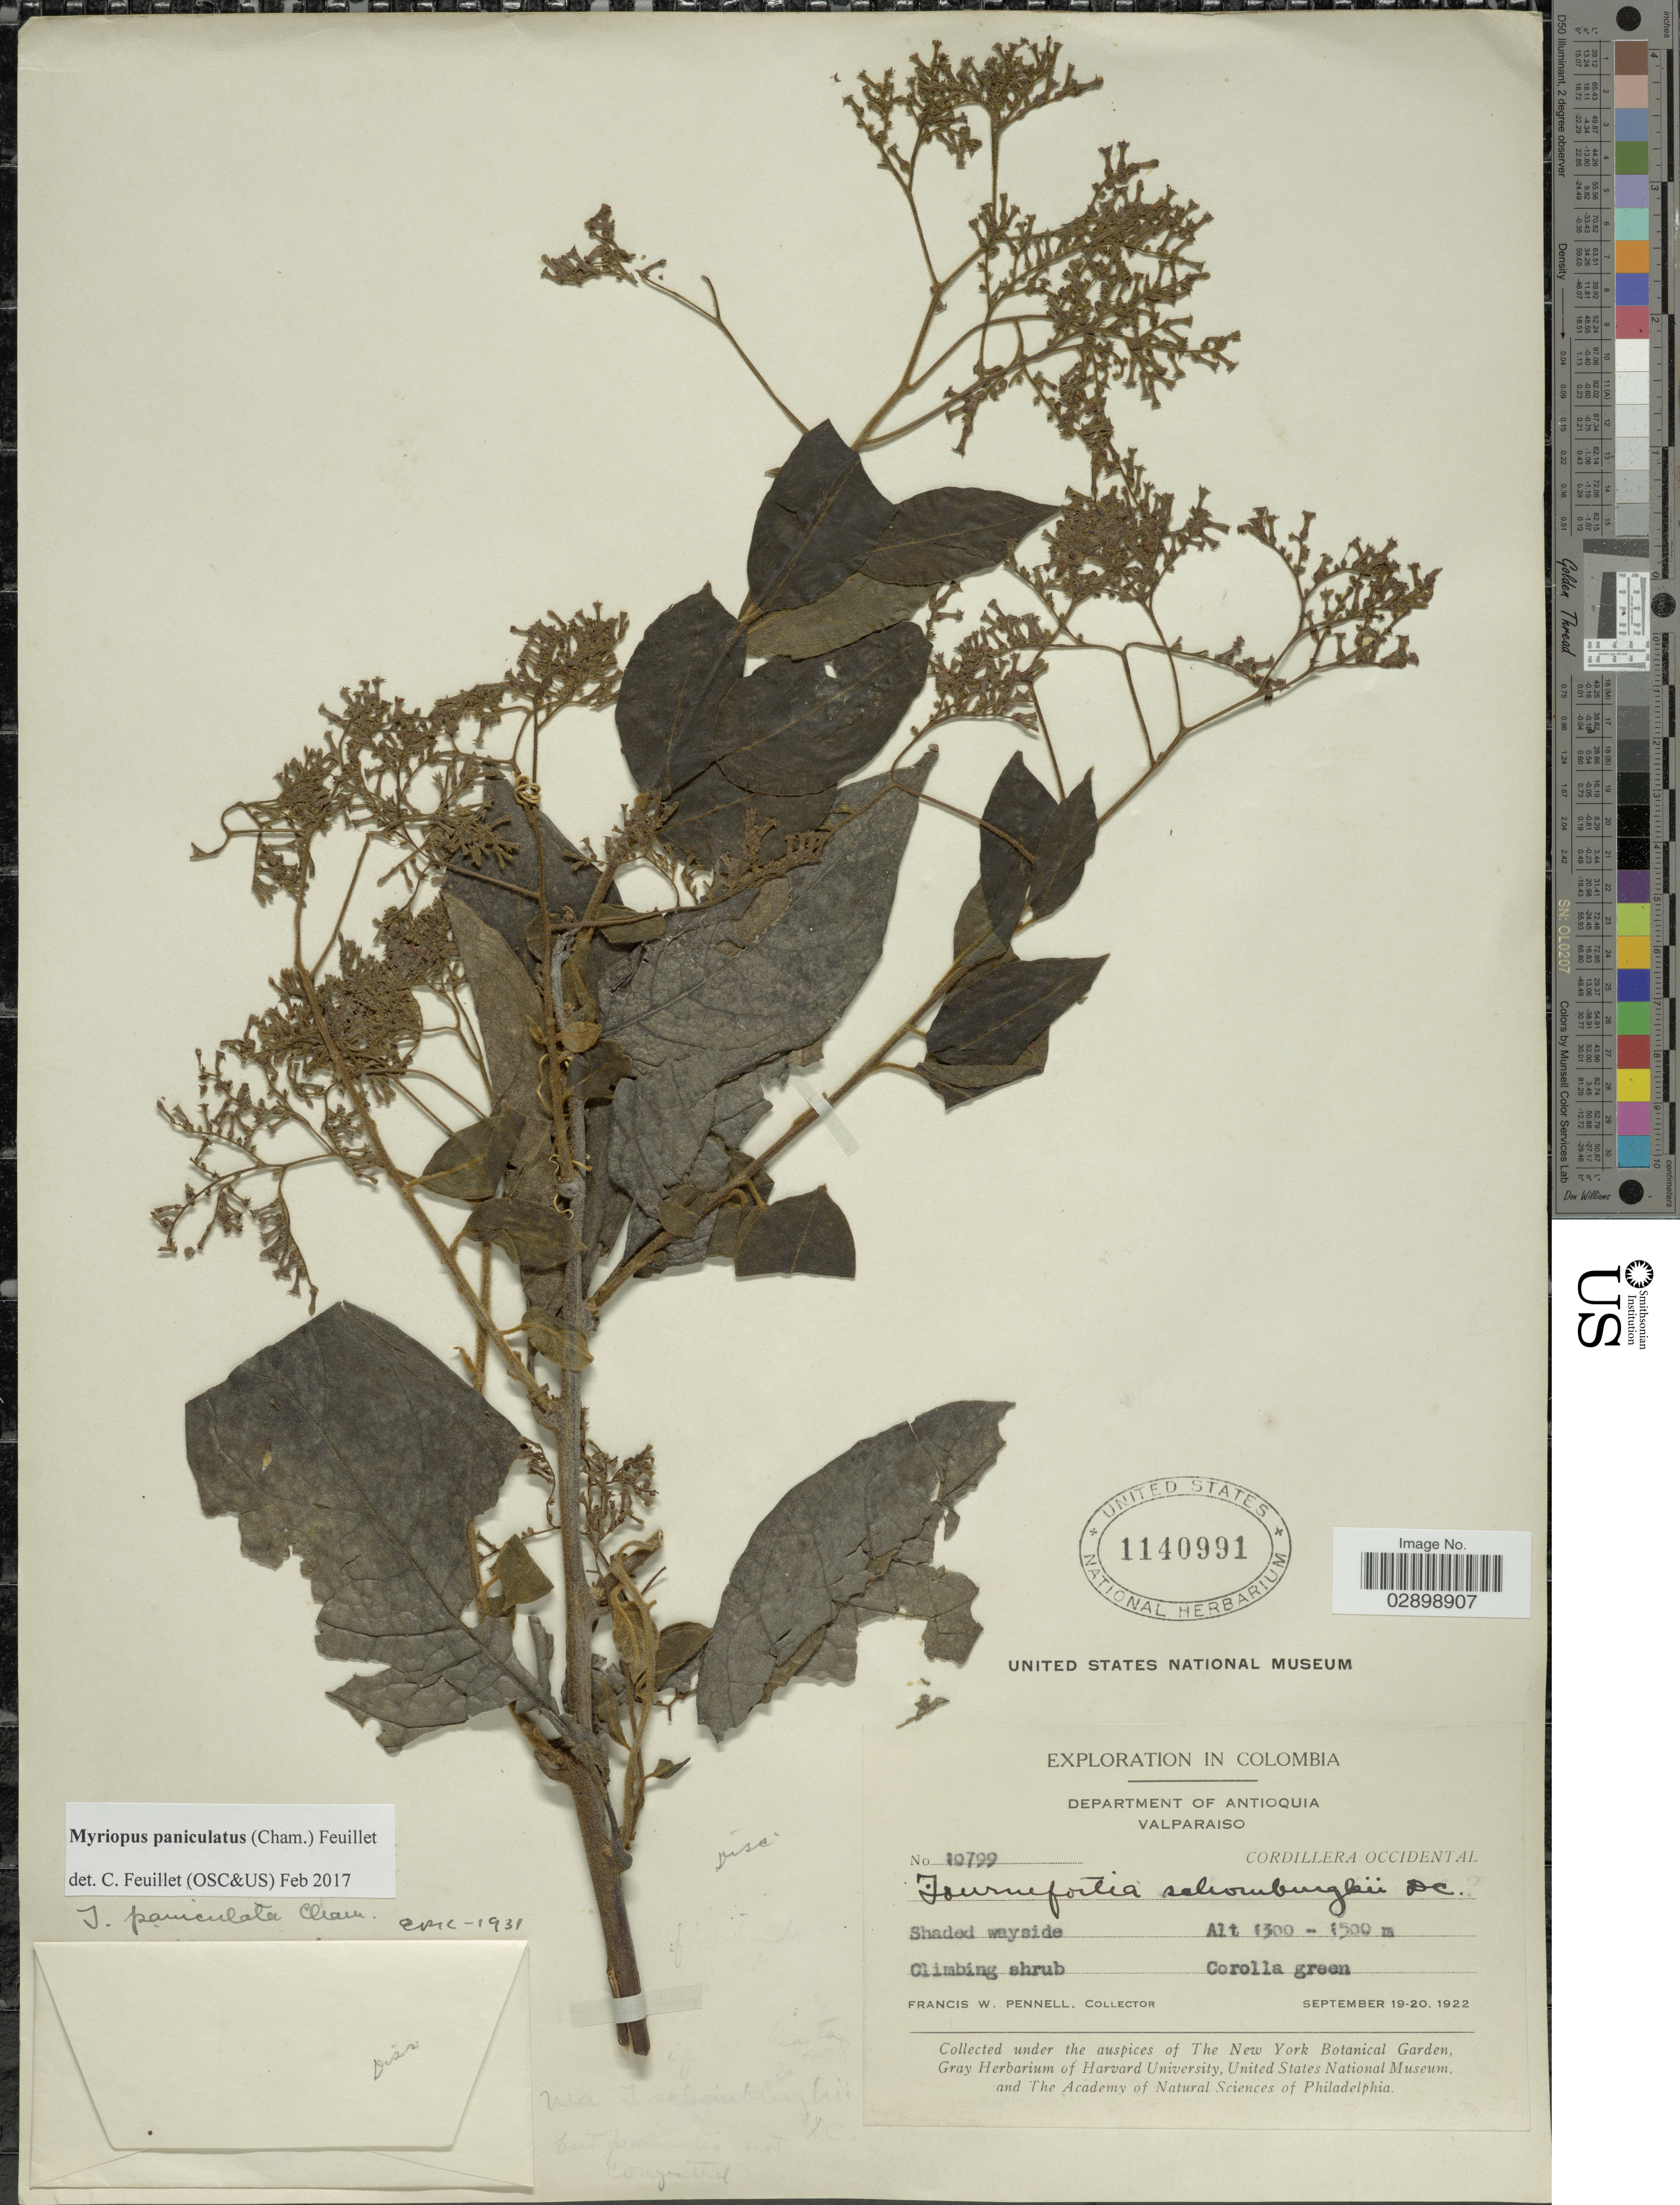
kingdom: Plantae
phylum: Tracheophyta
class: Magnoliopsida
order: Boraginales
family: Heliotropiaceae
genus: Myriopus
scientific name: Myriopus paniculatus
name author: (Cham.) Feuillet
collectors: F. W. Pennell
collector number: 10799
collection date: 1922-09-19/1922-09-20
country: Colombia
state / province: Antioquia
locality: Department of Antioquia. Valparaiso. Cordillera Occidental.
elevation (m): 1300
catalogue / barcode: US 1140991